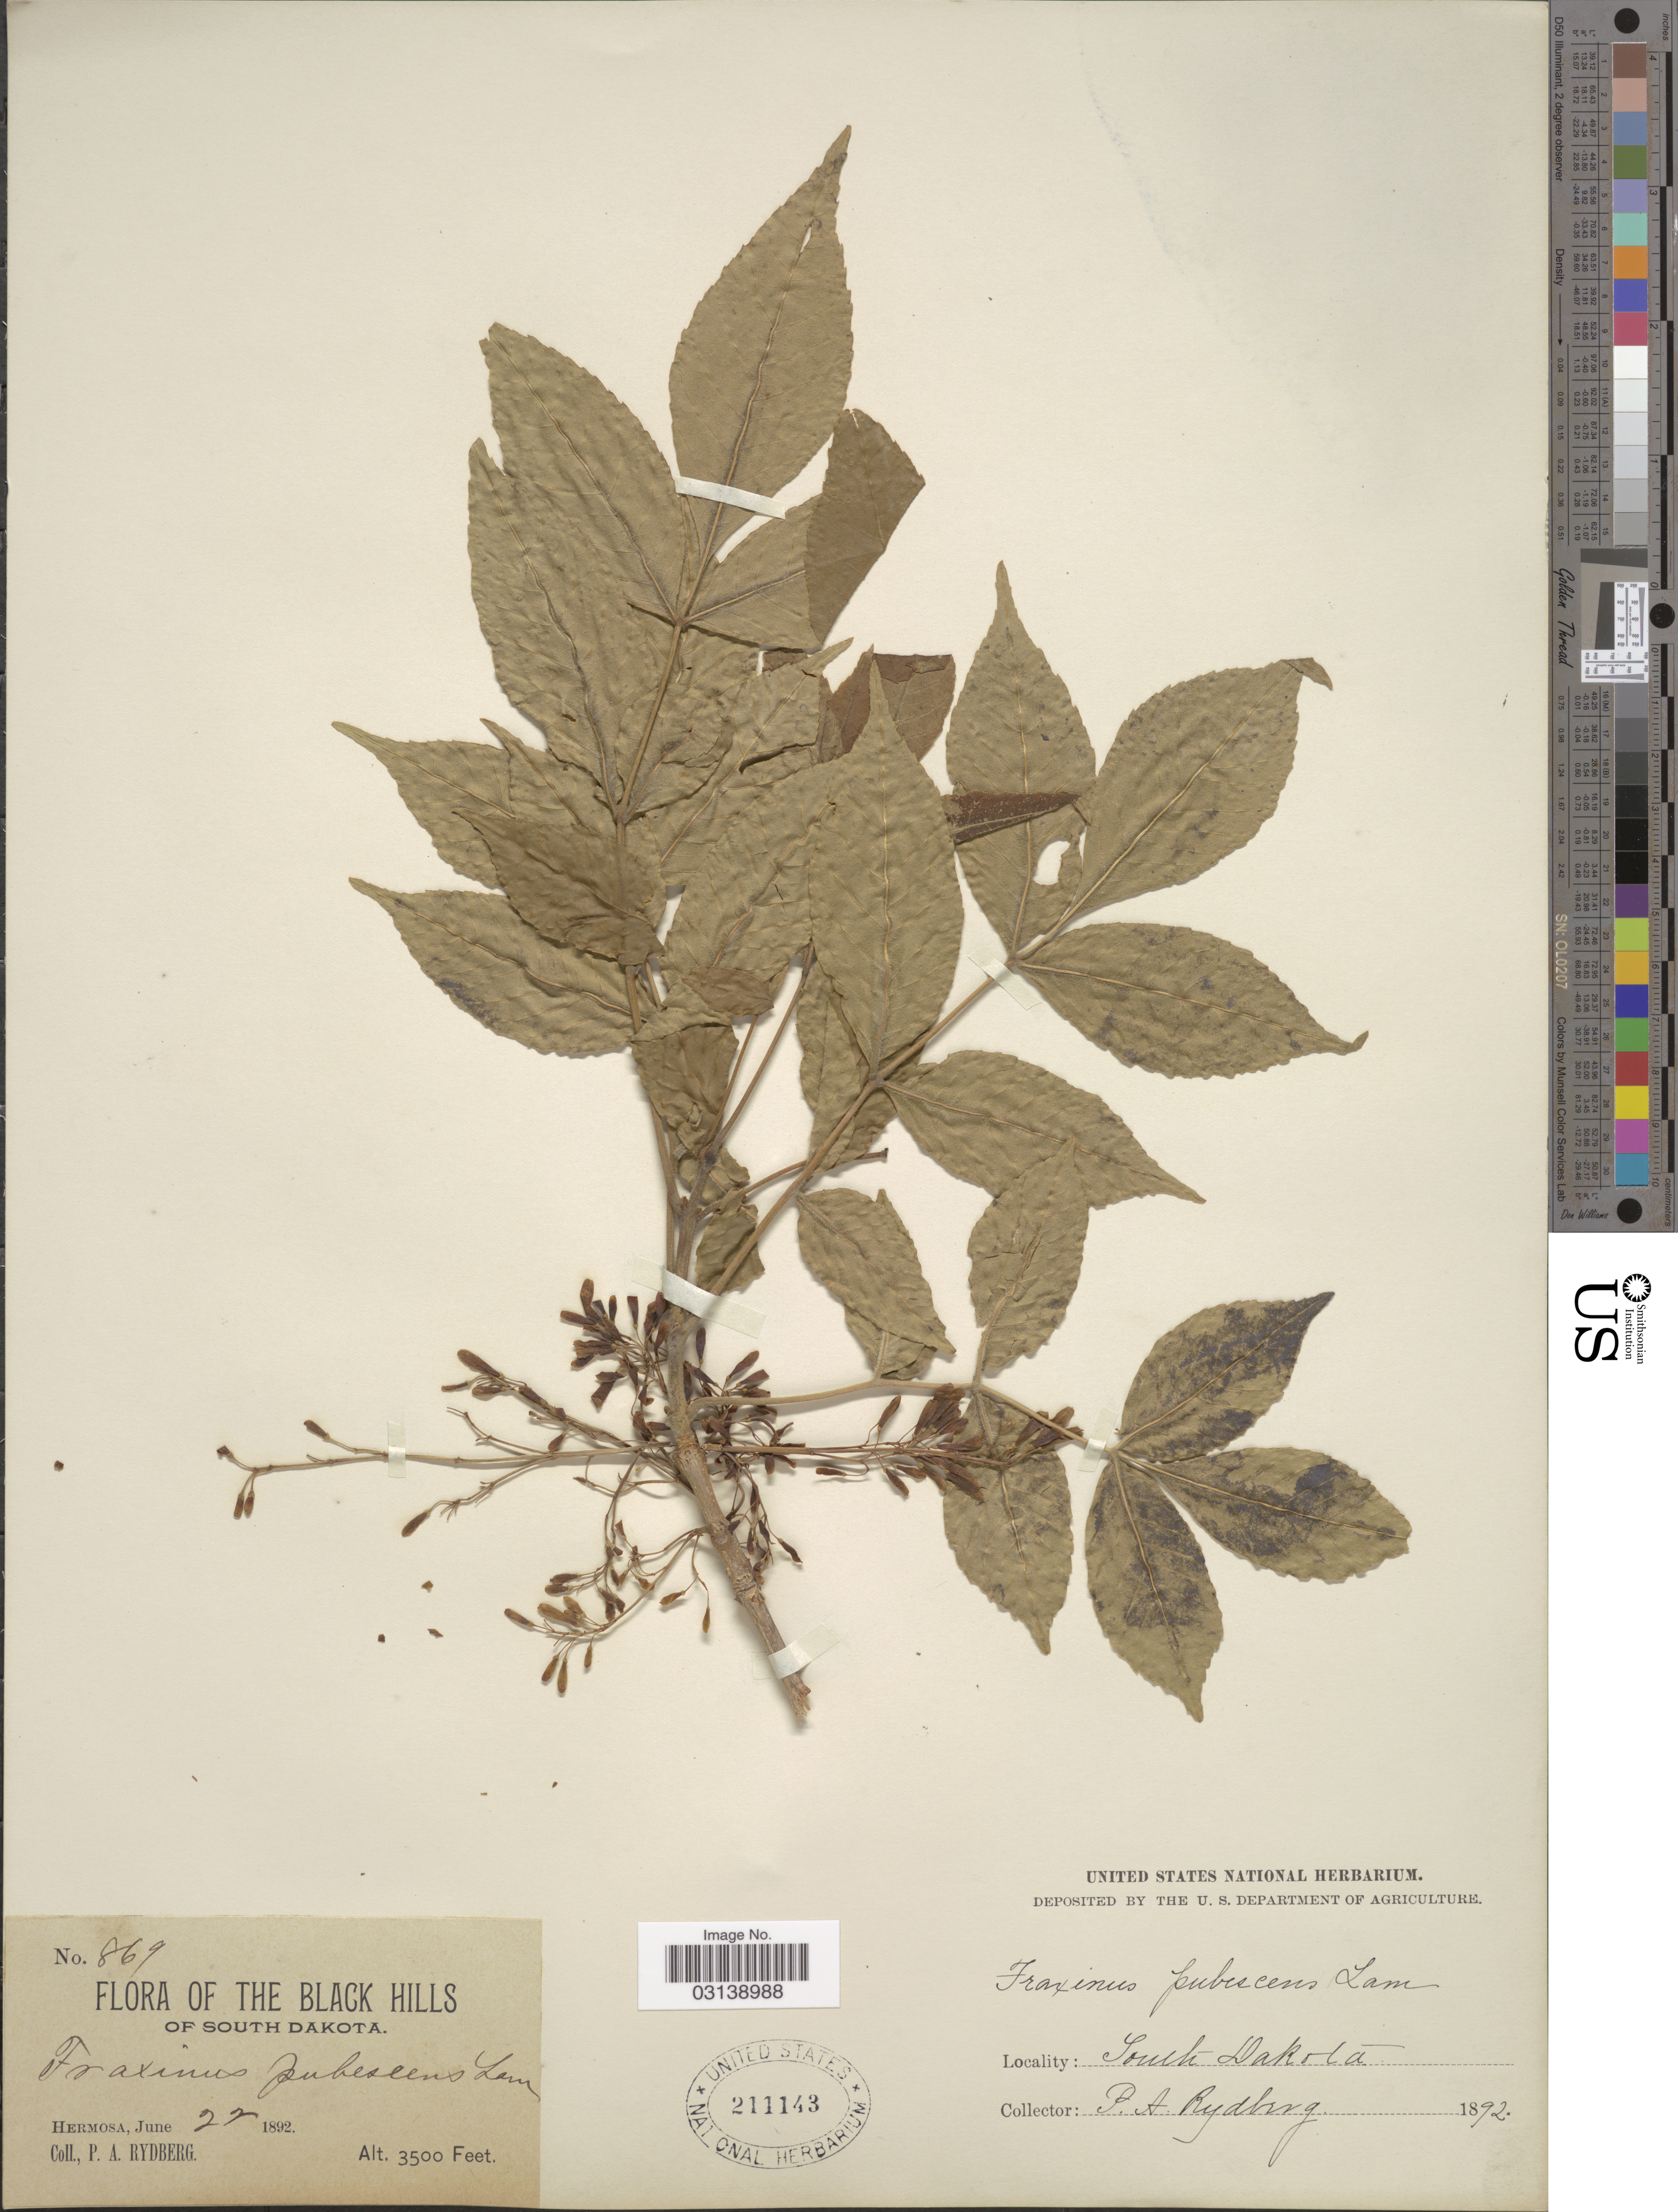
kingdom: Plantae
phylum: Tracheophyta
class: Magnoliopsida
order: Lamiales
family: Oleaceae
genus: Fraxinus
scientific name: Fraxinus pennsylvanica var. pubescens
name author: (Lam.) Lingelsh.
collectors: P. A. Rydberg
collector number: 869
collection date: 1892-06-22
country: United States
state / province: South Dakota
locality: Black Hills. Hermosa.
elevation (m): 1067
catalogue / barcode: US 211143